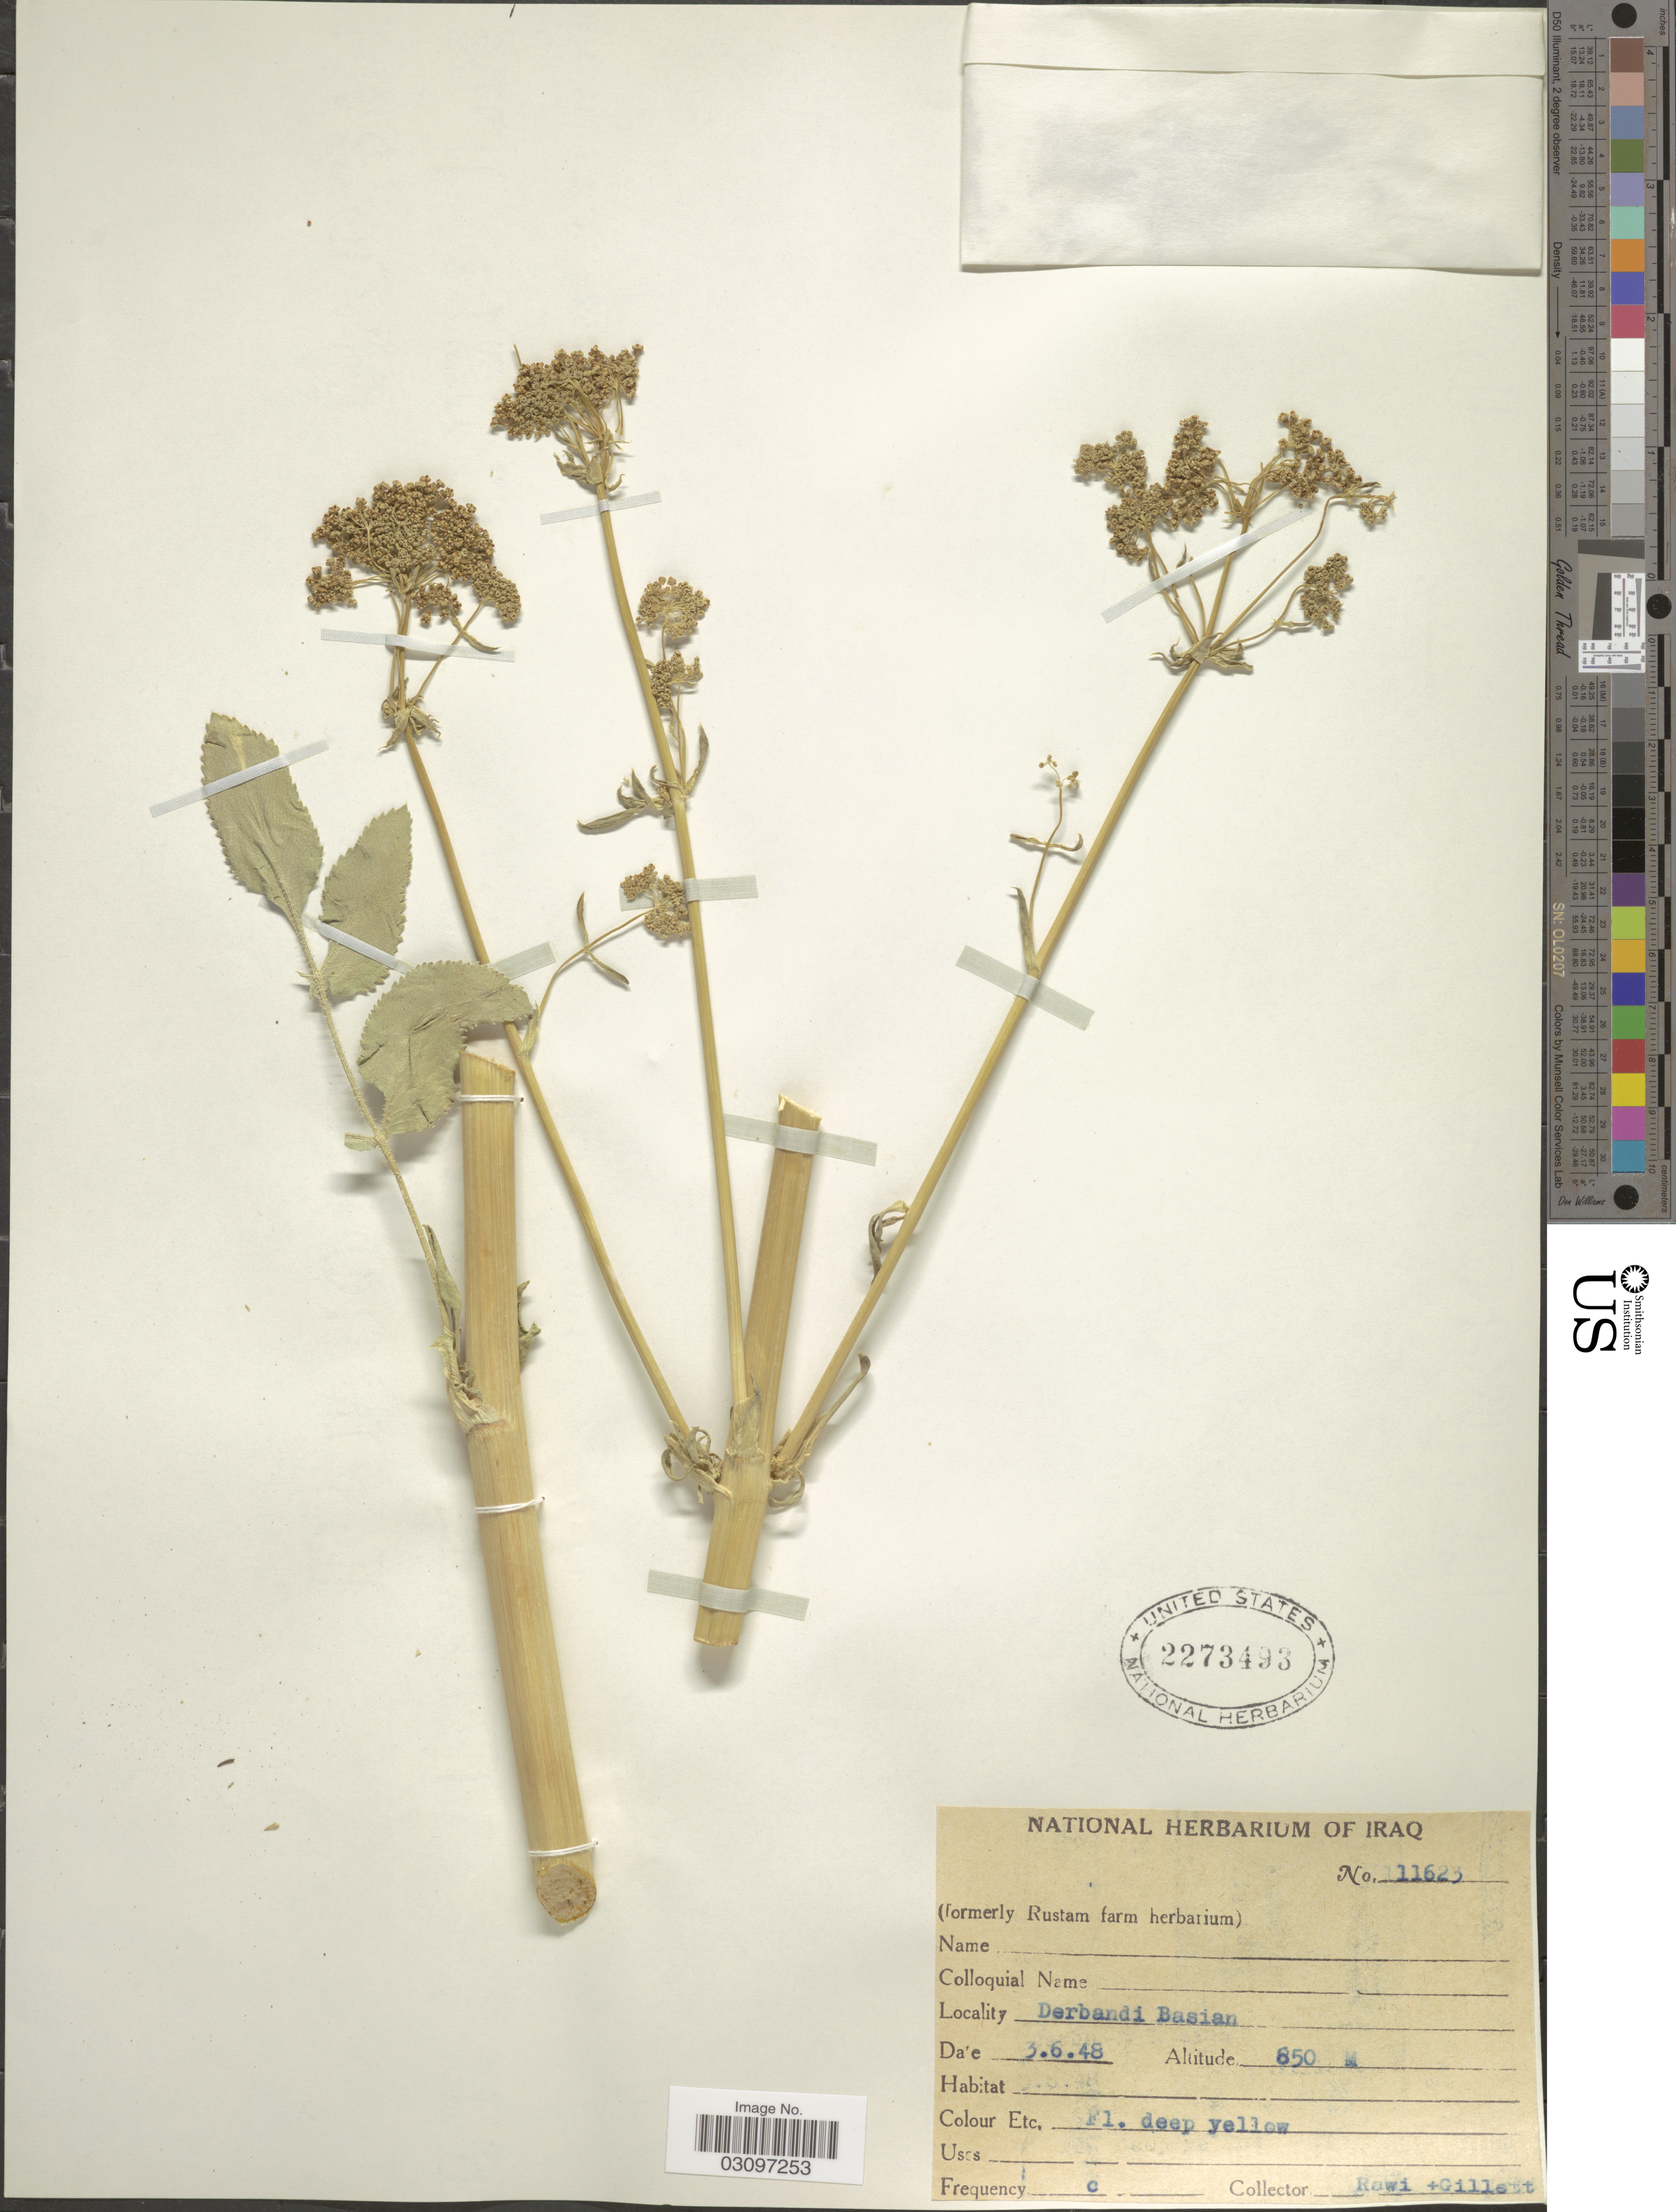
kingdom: Plantae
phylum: Tracheophyta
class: Magnoliopsida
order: Apiales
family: Apiaceae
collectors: -. Rawi & Gillett, --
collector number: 11623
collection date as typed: Transcribed d/m/y: 3/6/48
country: Iraq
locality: Derbandi Basian.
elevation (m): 850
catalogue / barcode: US 2273493